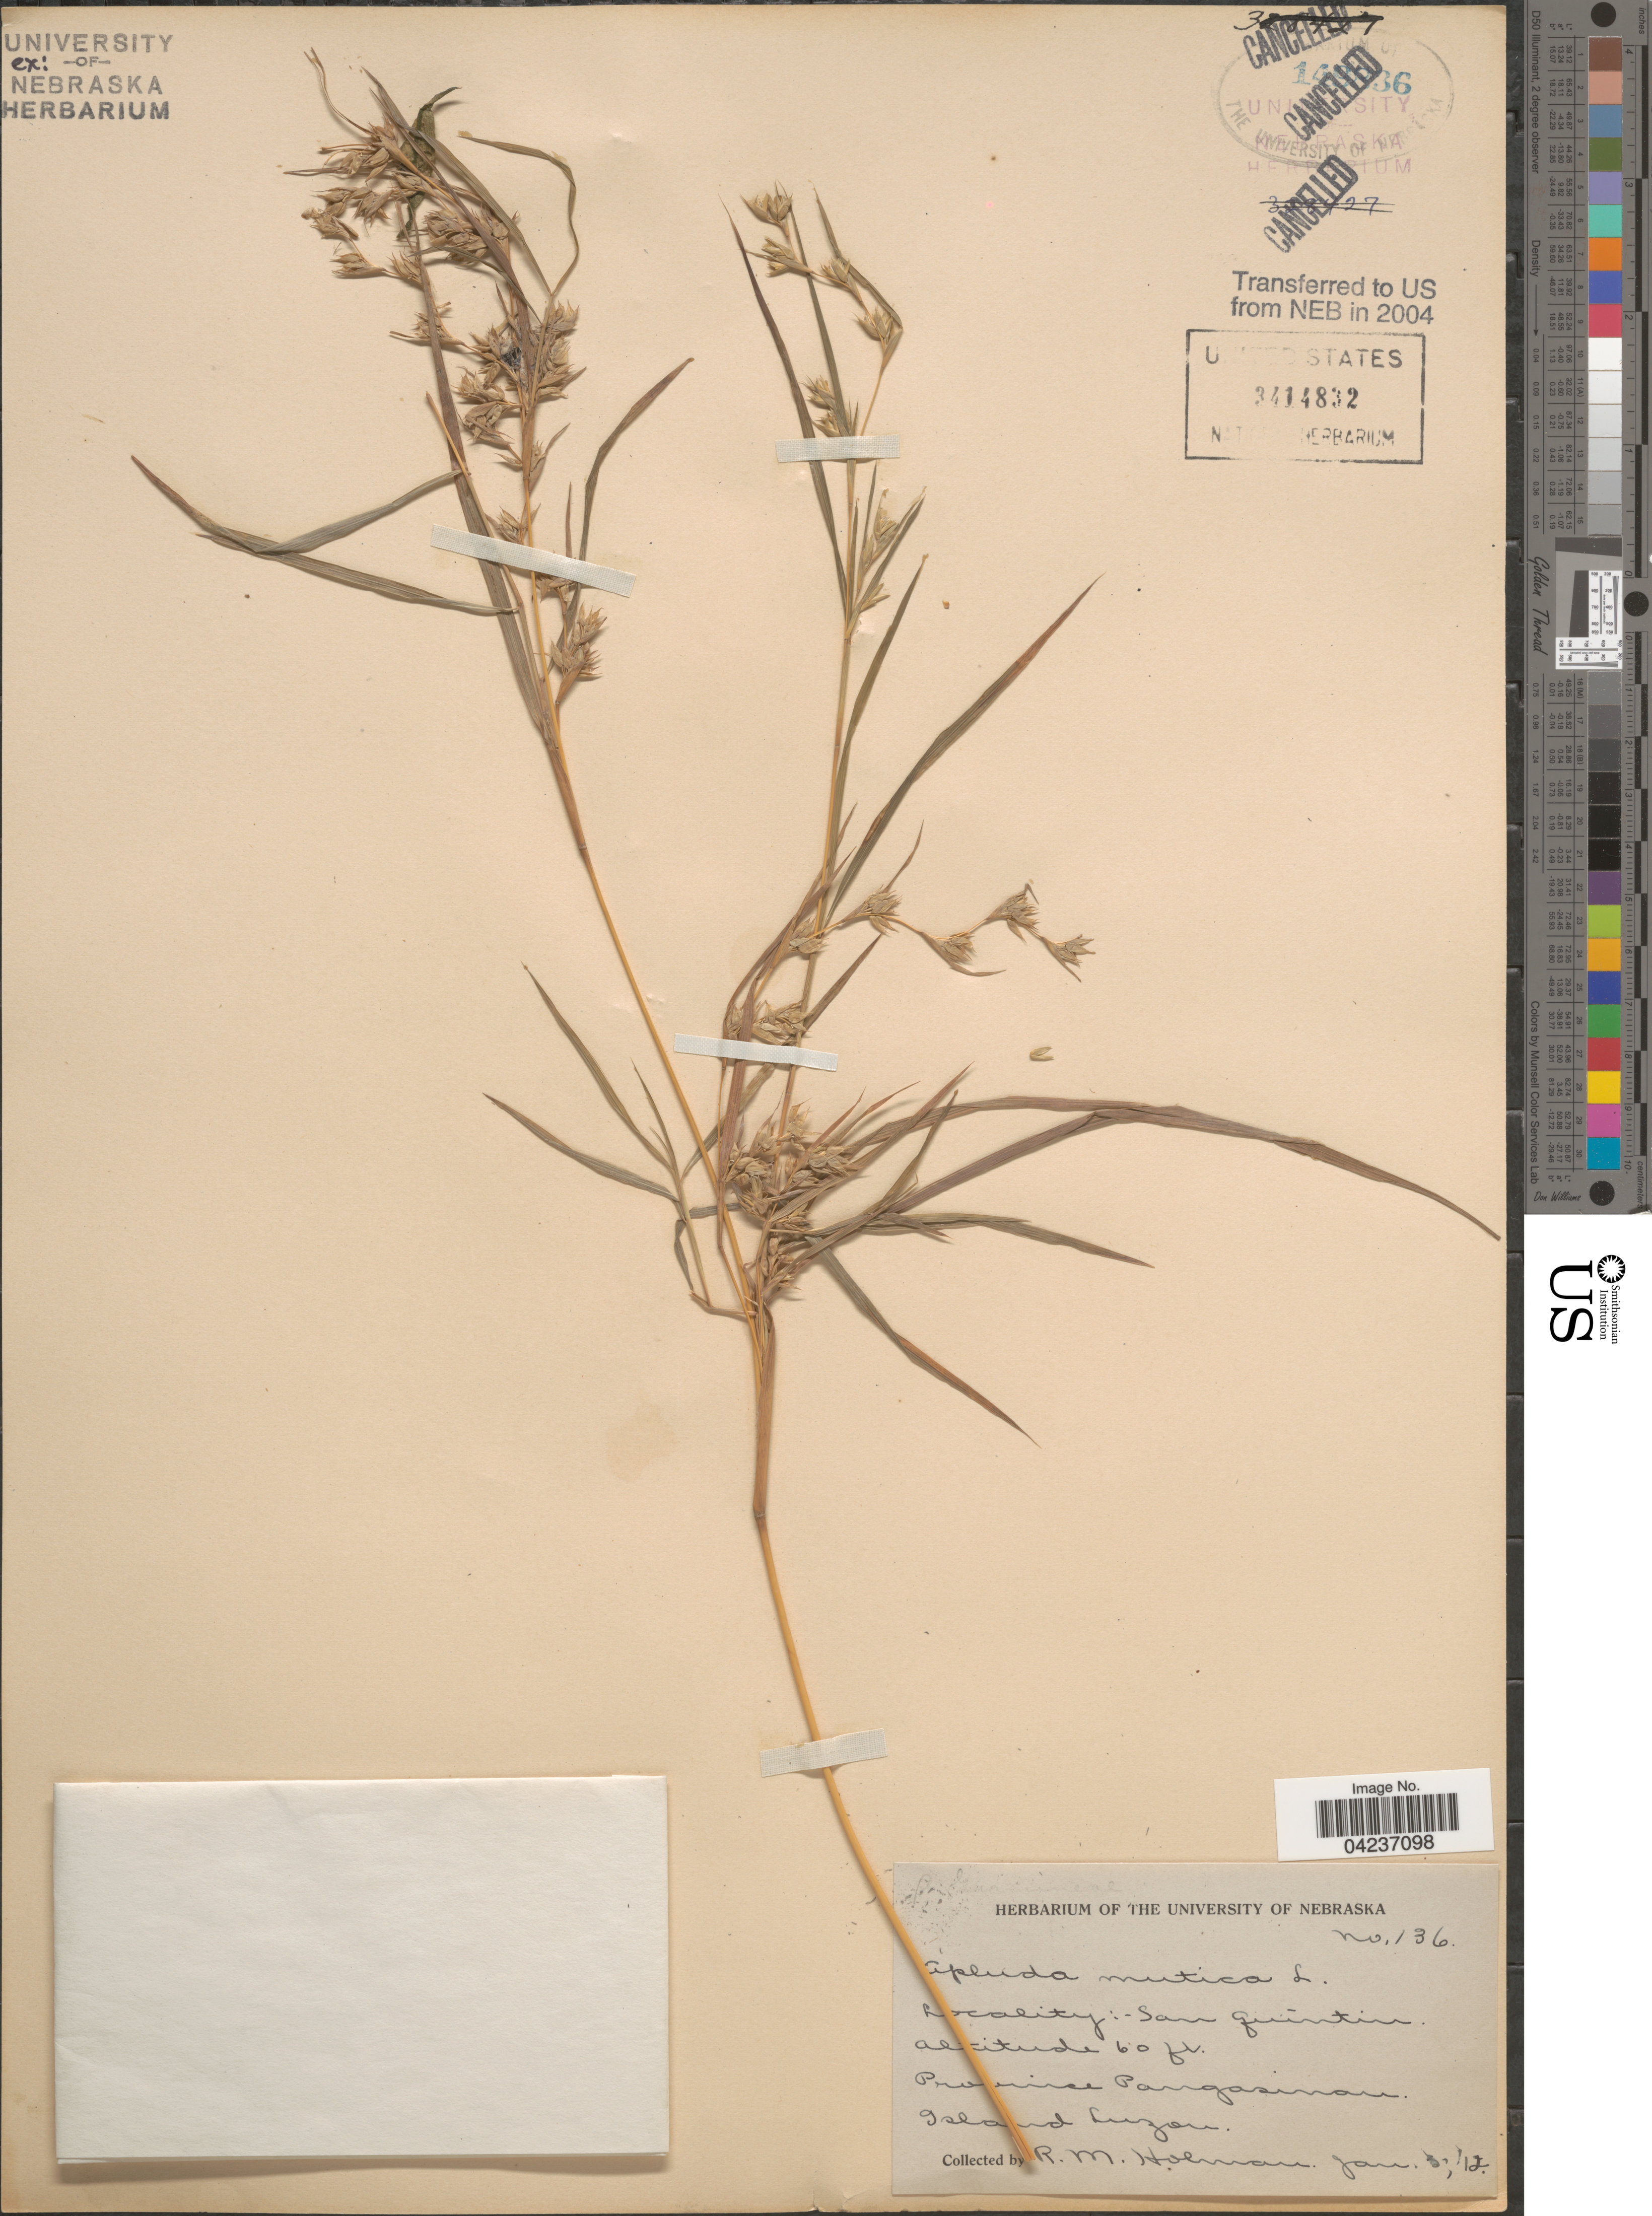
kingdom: Plantae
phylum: Tracheophyta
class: Liliopsida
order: Poales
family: Poaceae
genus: Apluda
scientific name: Apluda mutica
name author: L.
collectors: R. Holman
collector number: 136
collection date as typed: Transcribed d/m/y: 5/1/12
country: Philippines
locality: San Quintin. Province Pangasinan. Island Luzon.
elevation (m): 18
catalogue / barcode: US 3414832